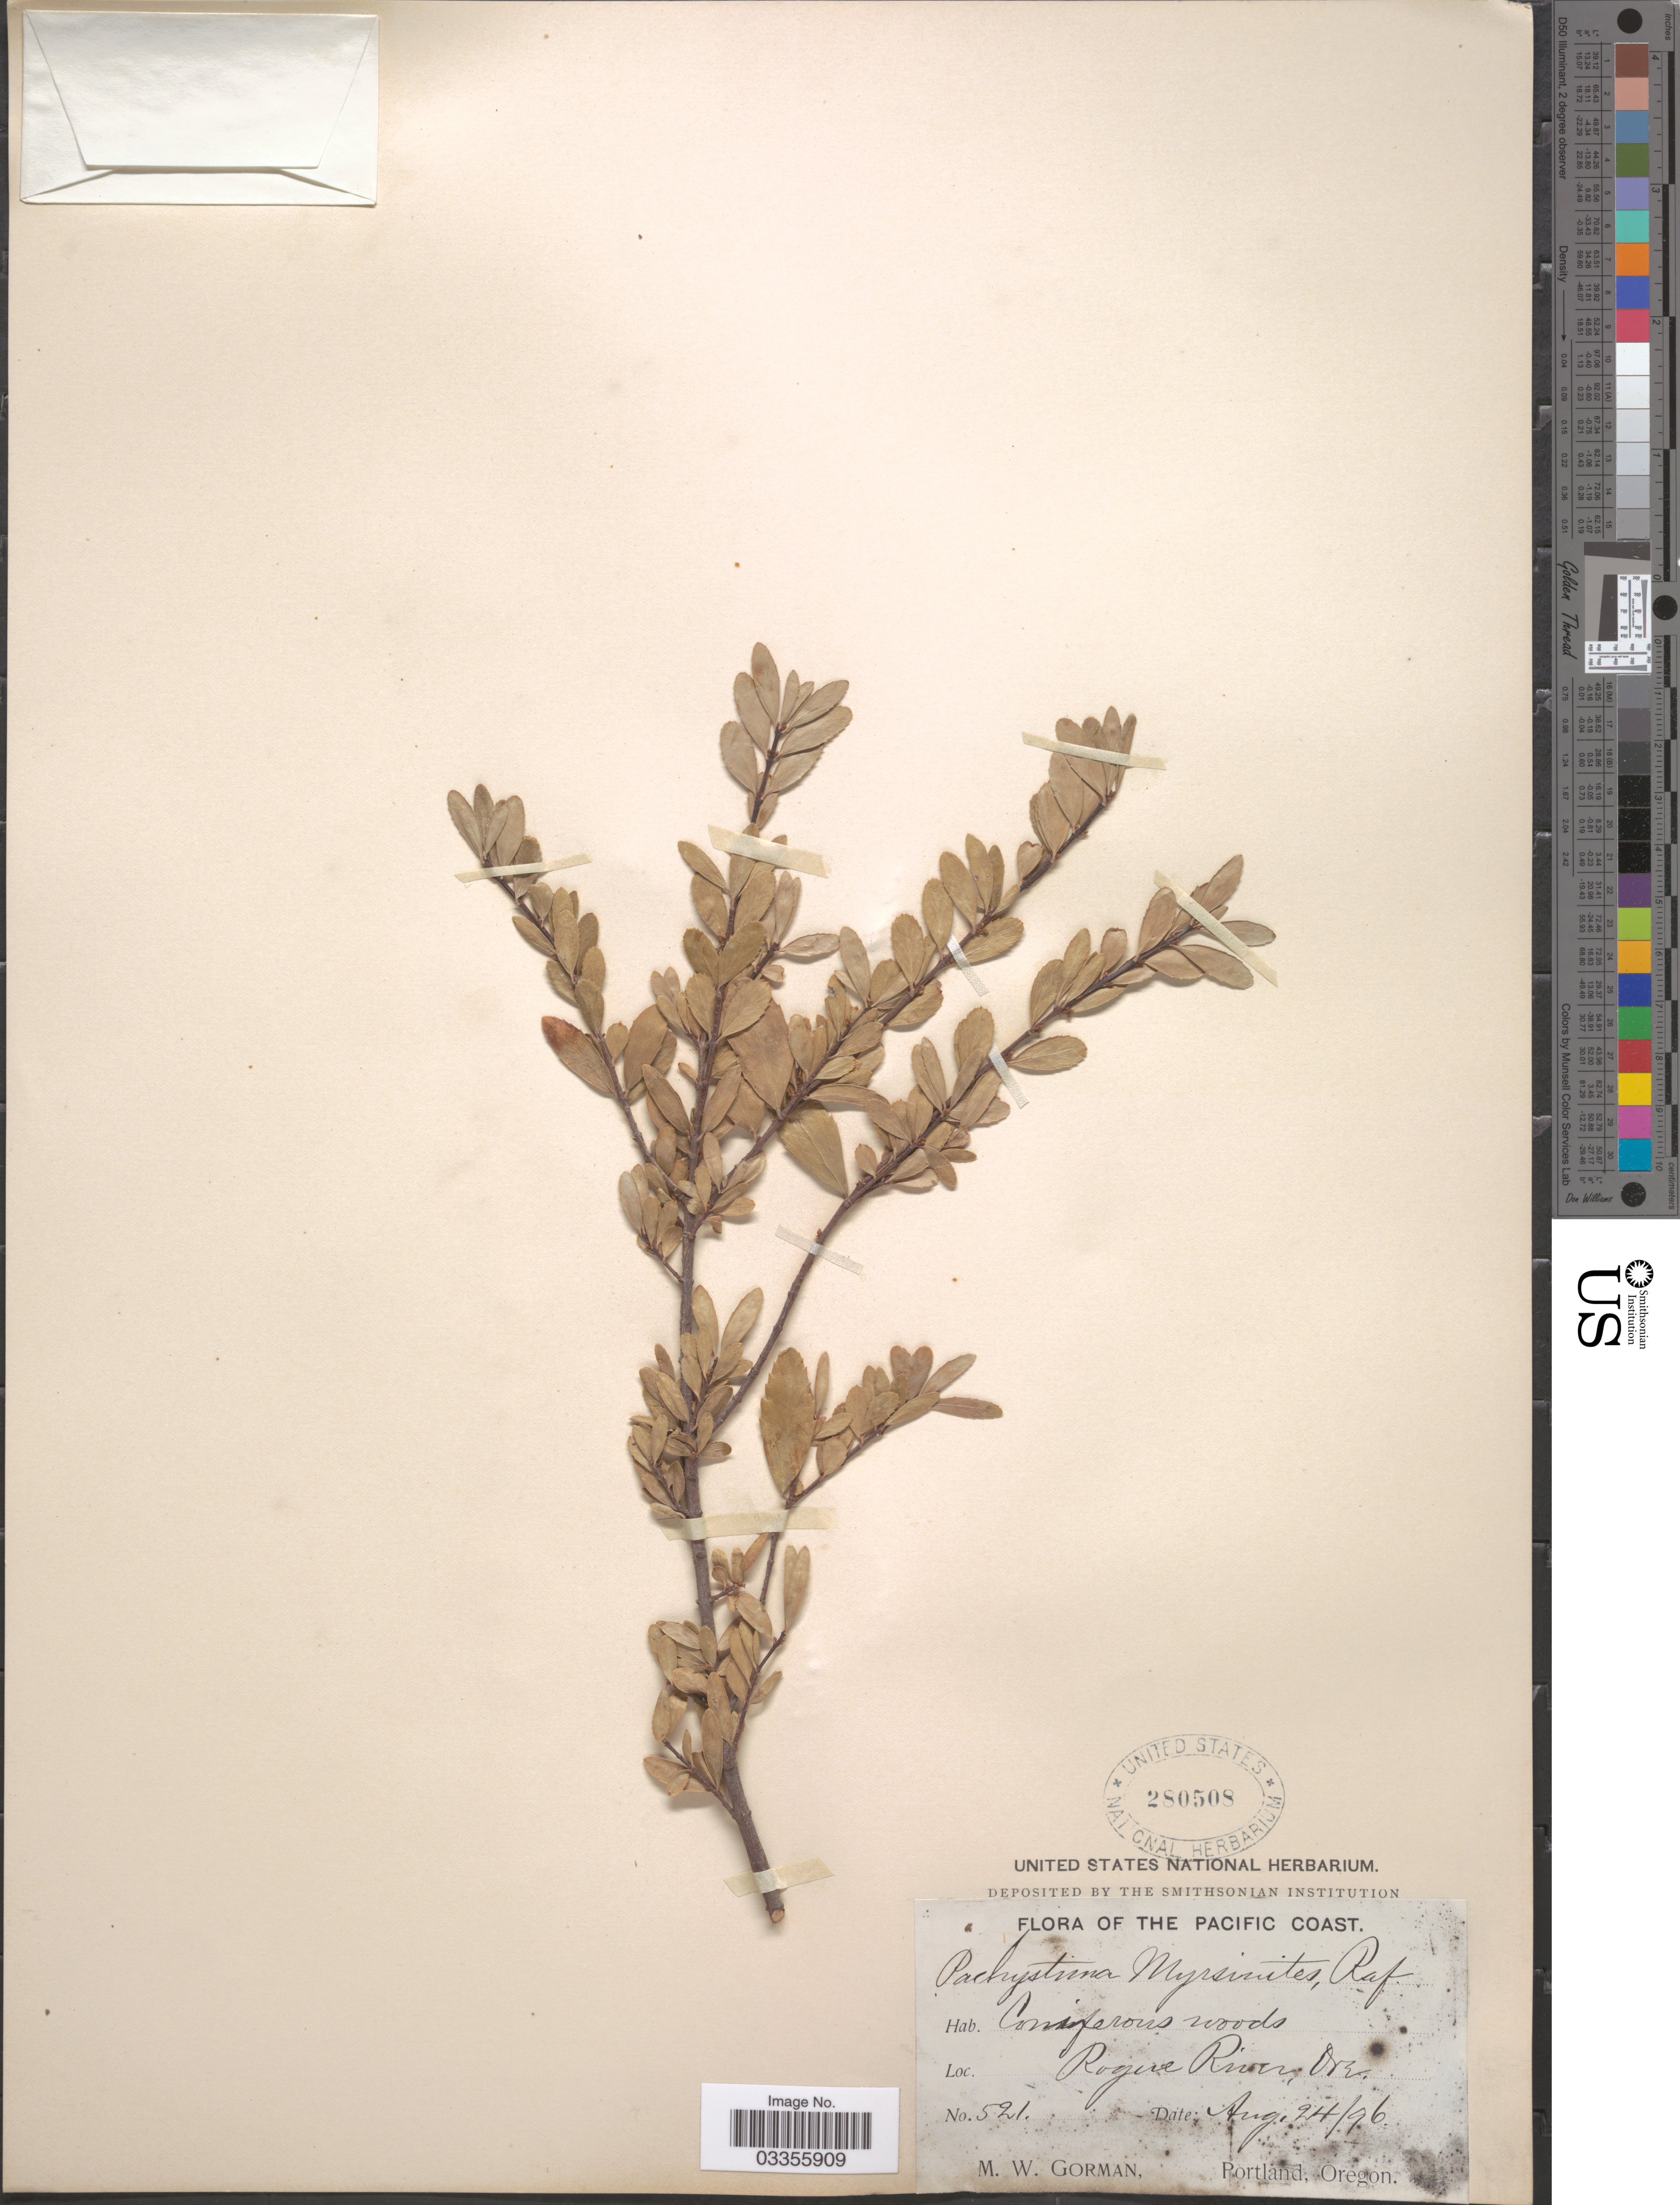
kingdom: Plantae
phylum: Tracheophyta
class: Magnoliopsida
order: Celastrales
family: Celastraceae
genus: Paxistima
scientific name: Paxistima myrsinites subsp. myrsinites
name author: (Pursh) Raf.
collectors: M. W. Gorman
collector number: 521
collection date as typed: Transcribed d/m/y: 24/8/96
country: United States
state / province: Oregon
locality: The Pacific Coast. Rogue River.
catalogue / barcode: US 280508